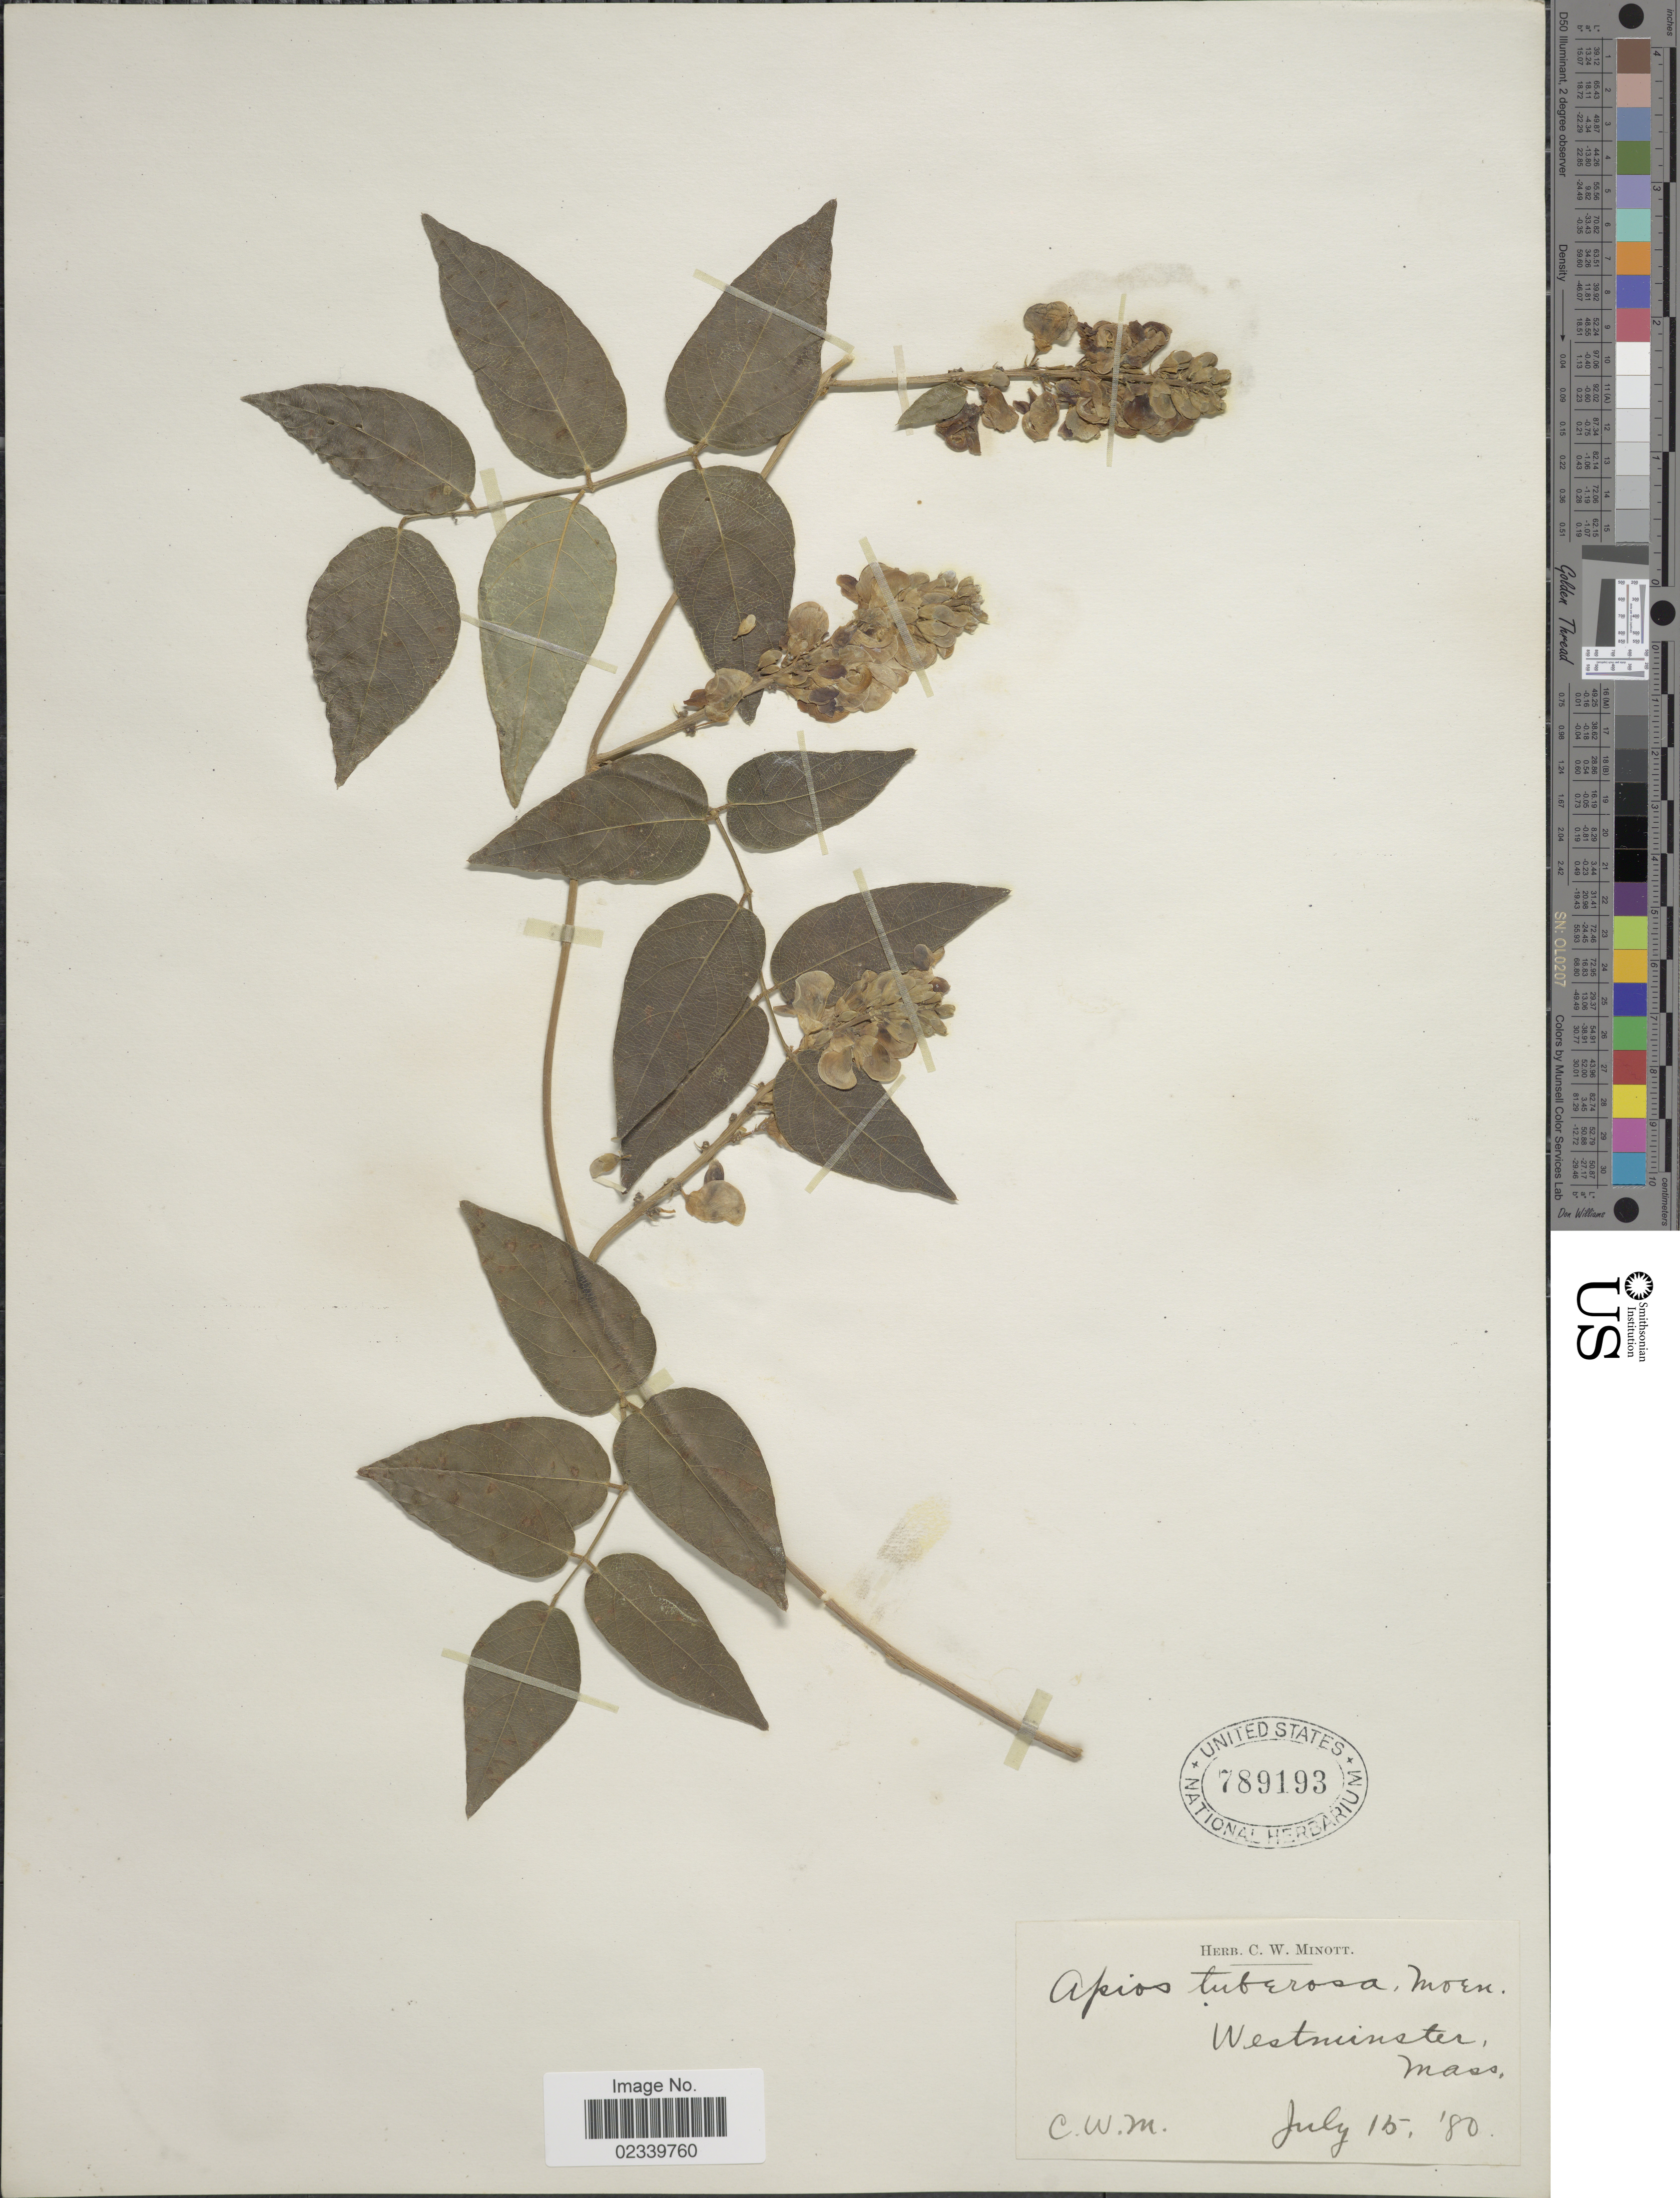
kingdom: Plantae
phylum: Tracheophyta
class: Magnoliopsida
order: Fabales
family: Fabaceae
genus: Apios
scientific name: Apios americana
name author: Medik.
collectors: C. Minott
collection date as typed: Transcribed d/m/y: 15/7/80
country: United States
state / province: Massachusetts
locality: Westminster, Mass.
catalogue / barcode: US 789193